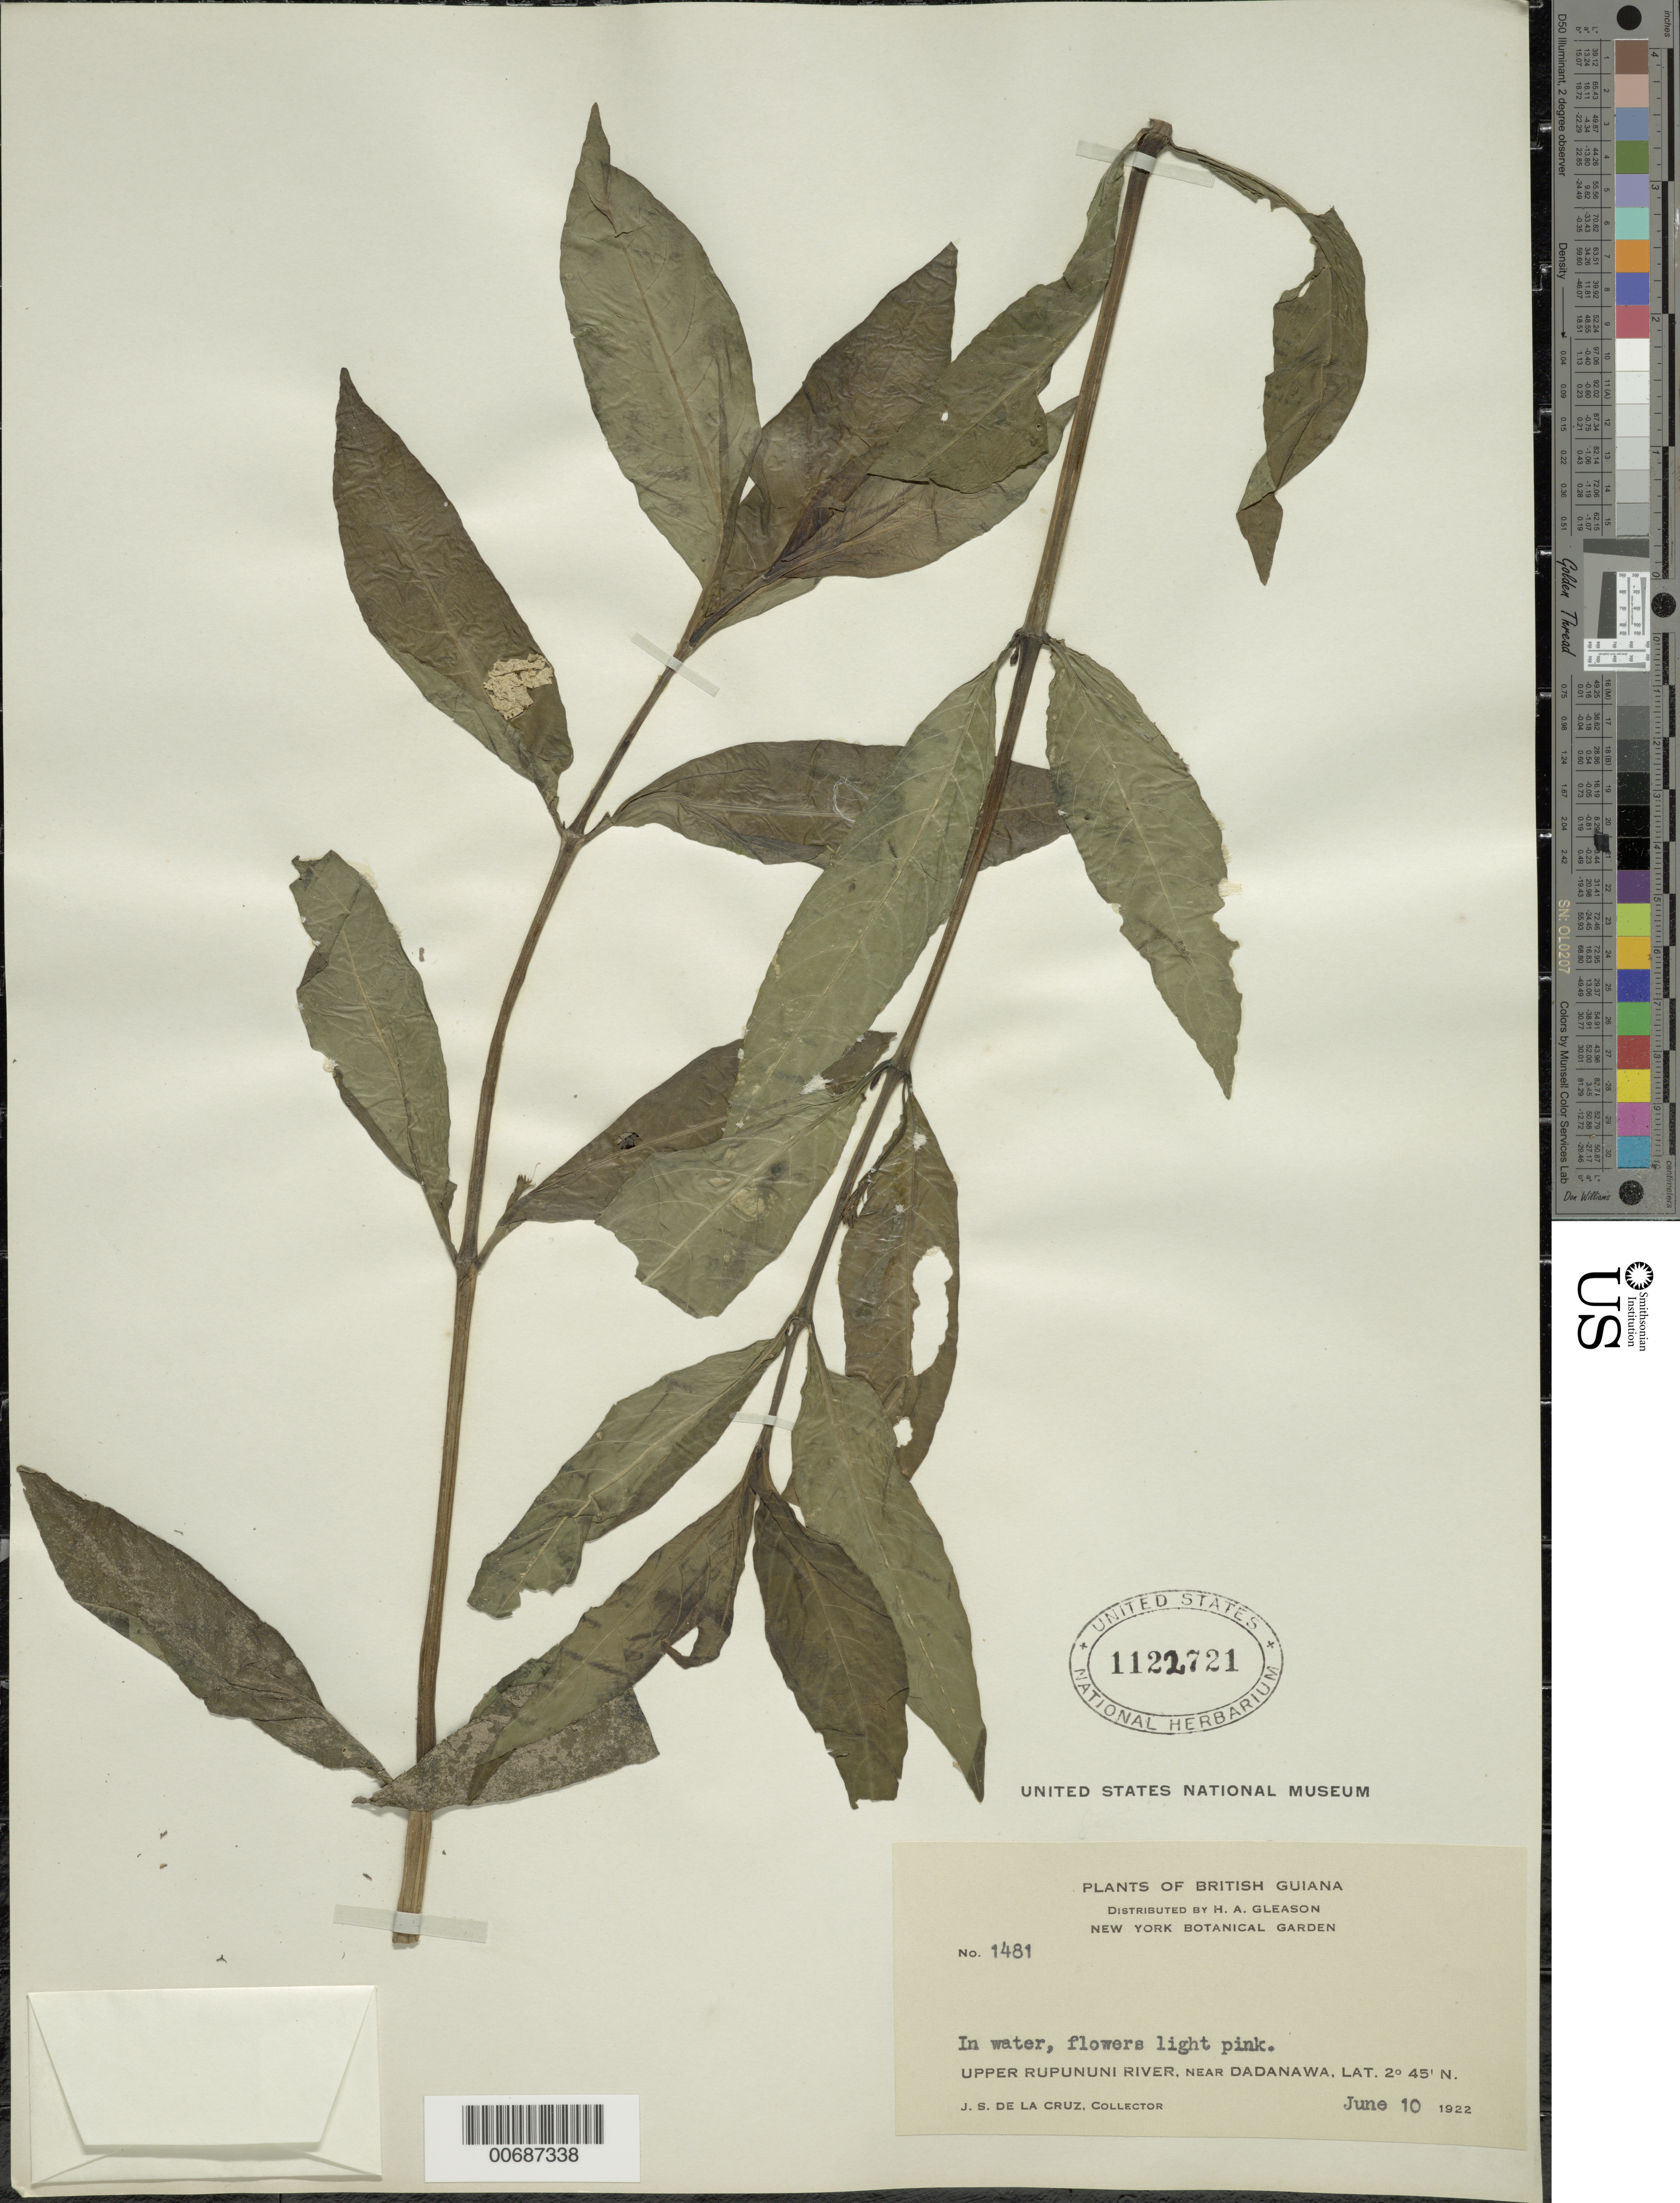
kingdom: Plantae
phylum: Tracheophyta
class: Magnoliopsida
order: Lamiales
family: Acanthaceae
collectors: J. S. de la Cruz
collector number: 1481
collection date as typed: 10-Jun-22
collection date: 1922-06-10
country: Guyana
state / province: U. Takutu-U. Essequibo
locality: Dadanawa, vic., upper Rupununi R.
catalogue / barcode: US 1122721